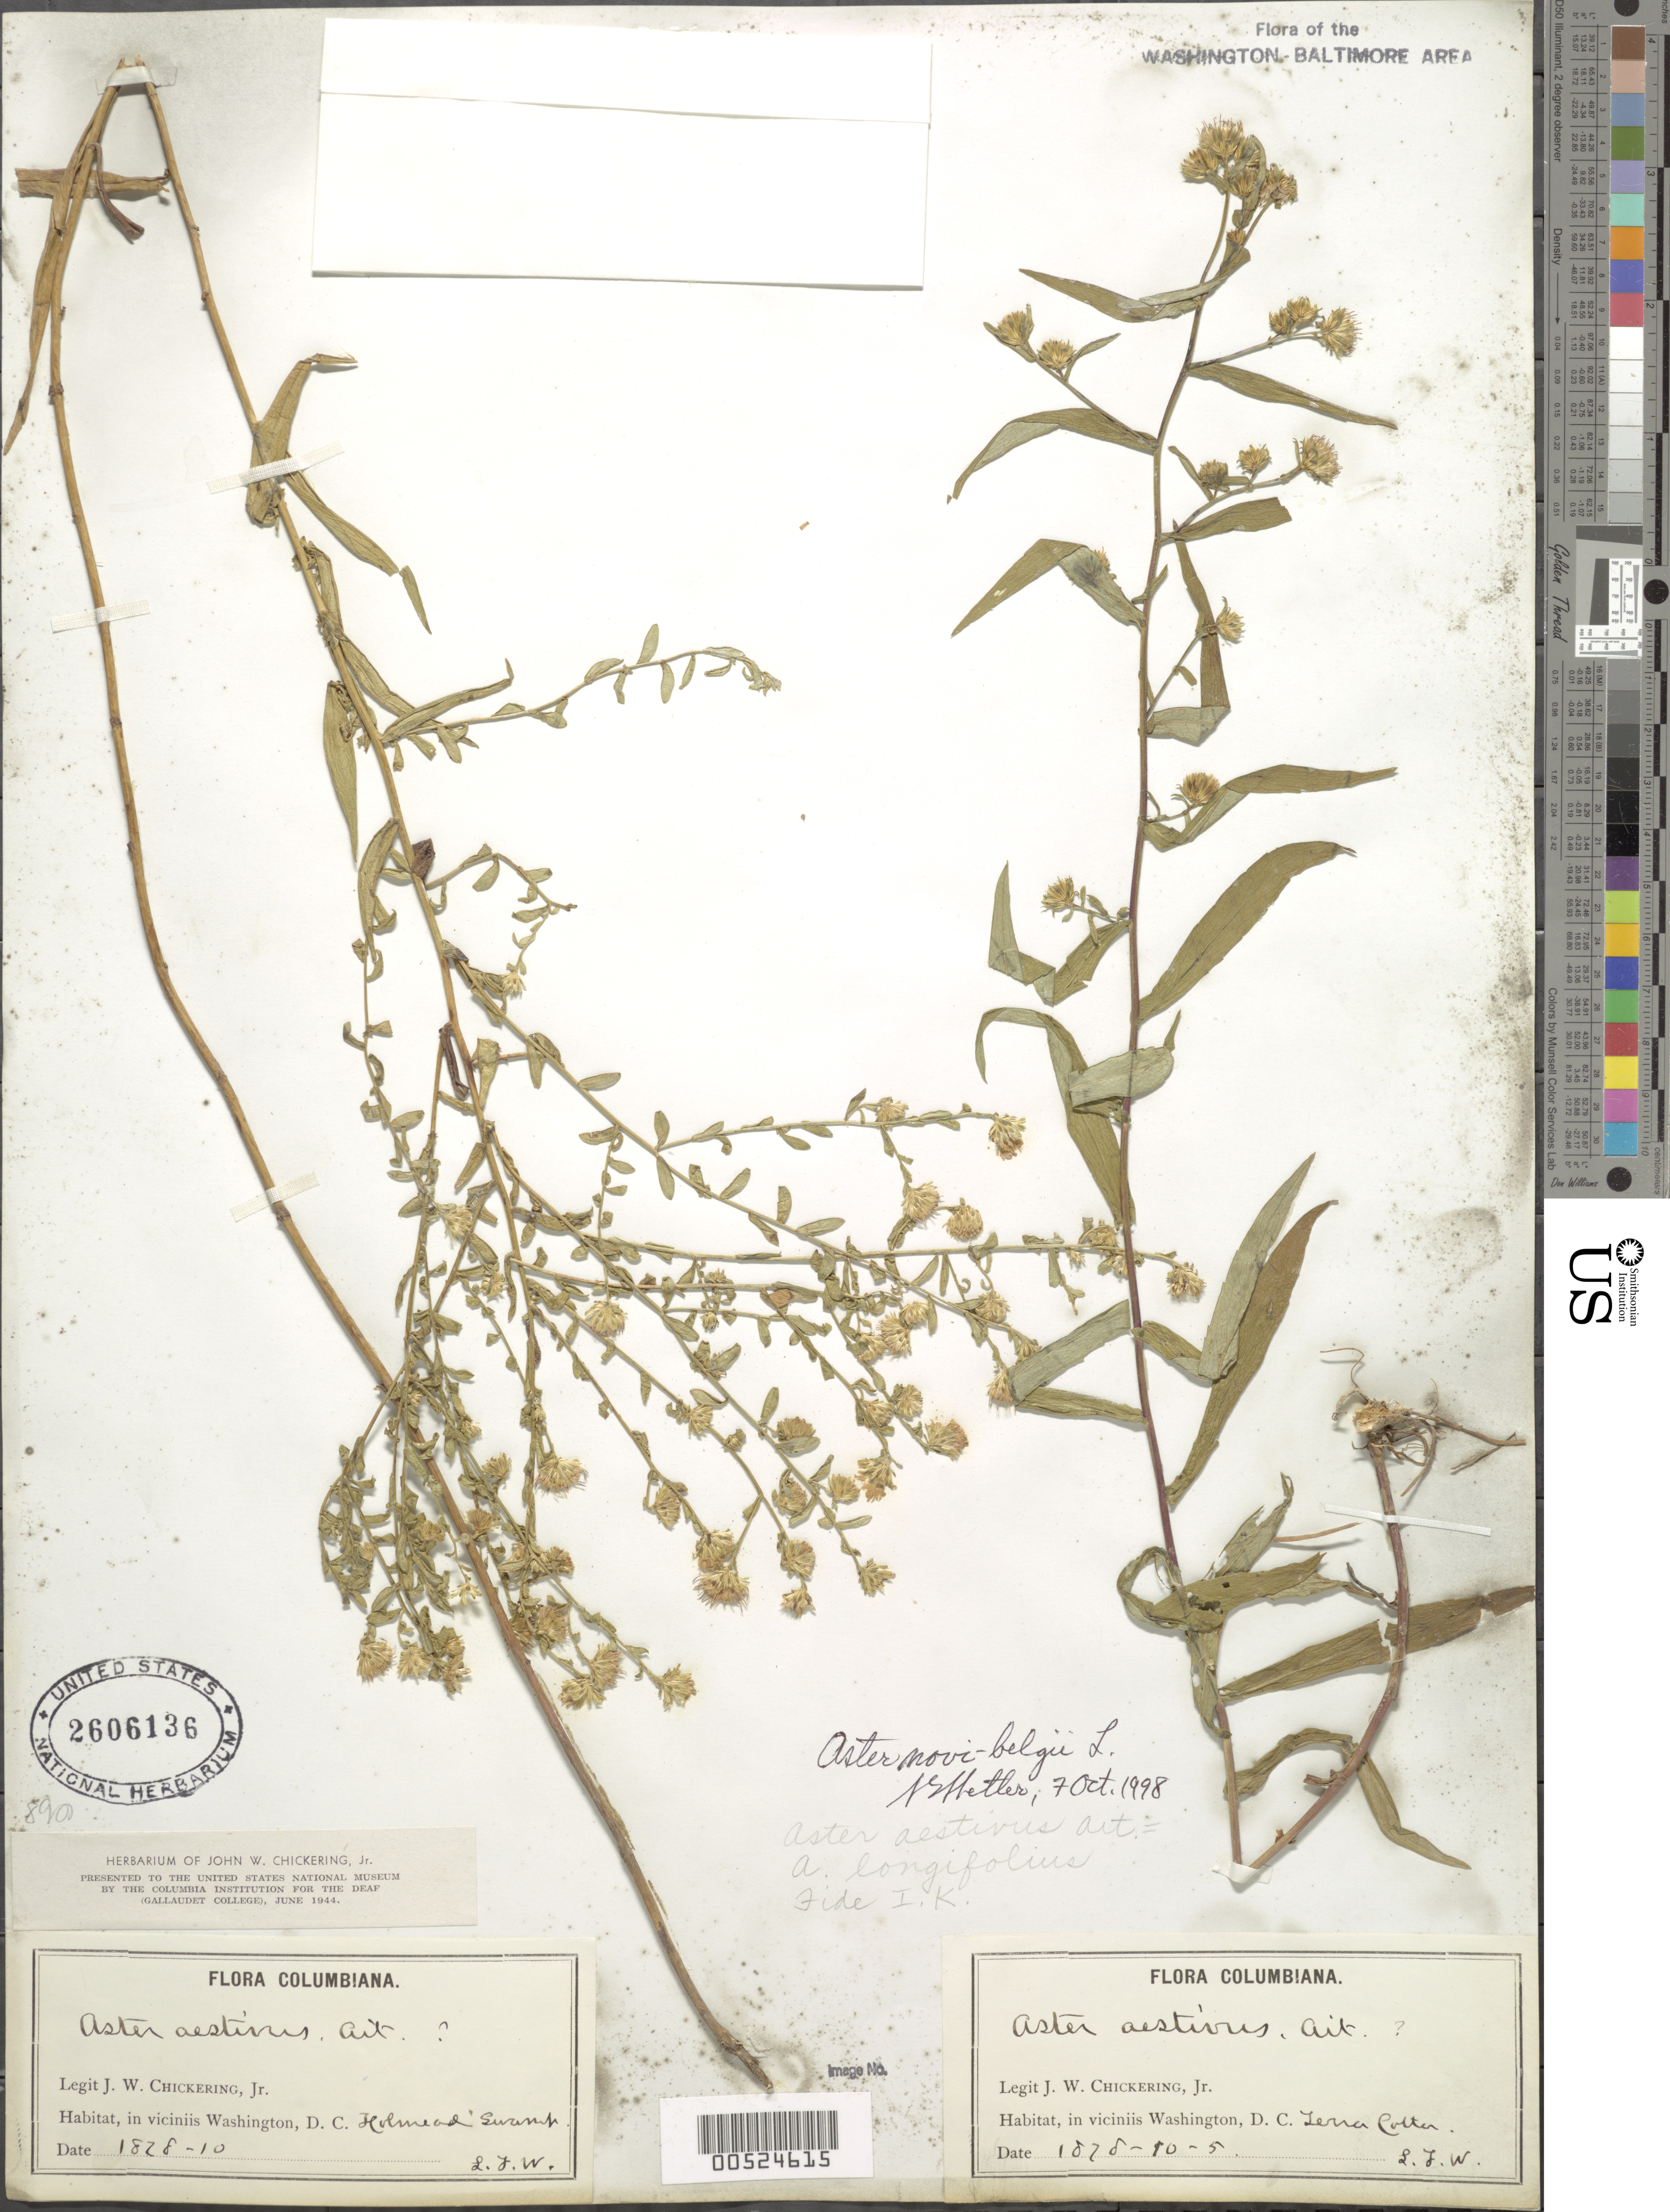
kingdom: Plantae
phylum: Tracheophyta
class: Magnoliopsida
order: Asterales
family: Asteraceae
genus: Symphyotrichum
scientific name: Symphyotrichum novi-belgii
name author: (L.) G.L. Nesom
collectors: J. Chickering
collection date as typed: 05 Oct 1878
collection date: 1878-10-05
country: United States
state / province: District of Columbia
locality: Washington vicinity, Terra Cotta and Holmead Swamp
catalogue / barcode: US 2606136